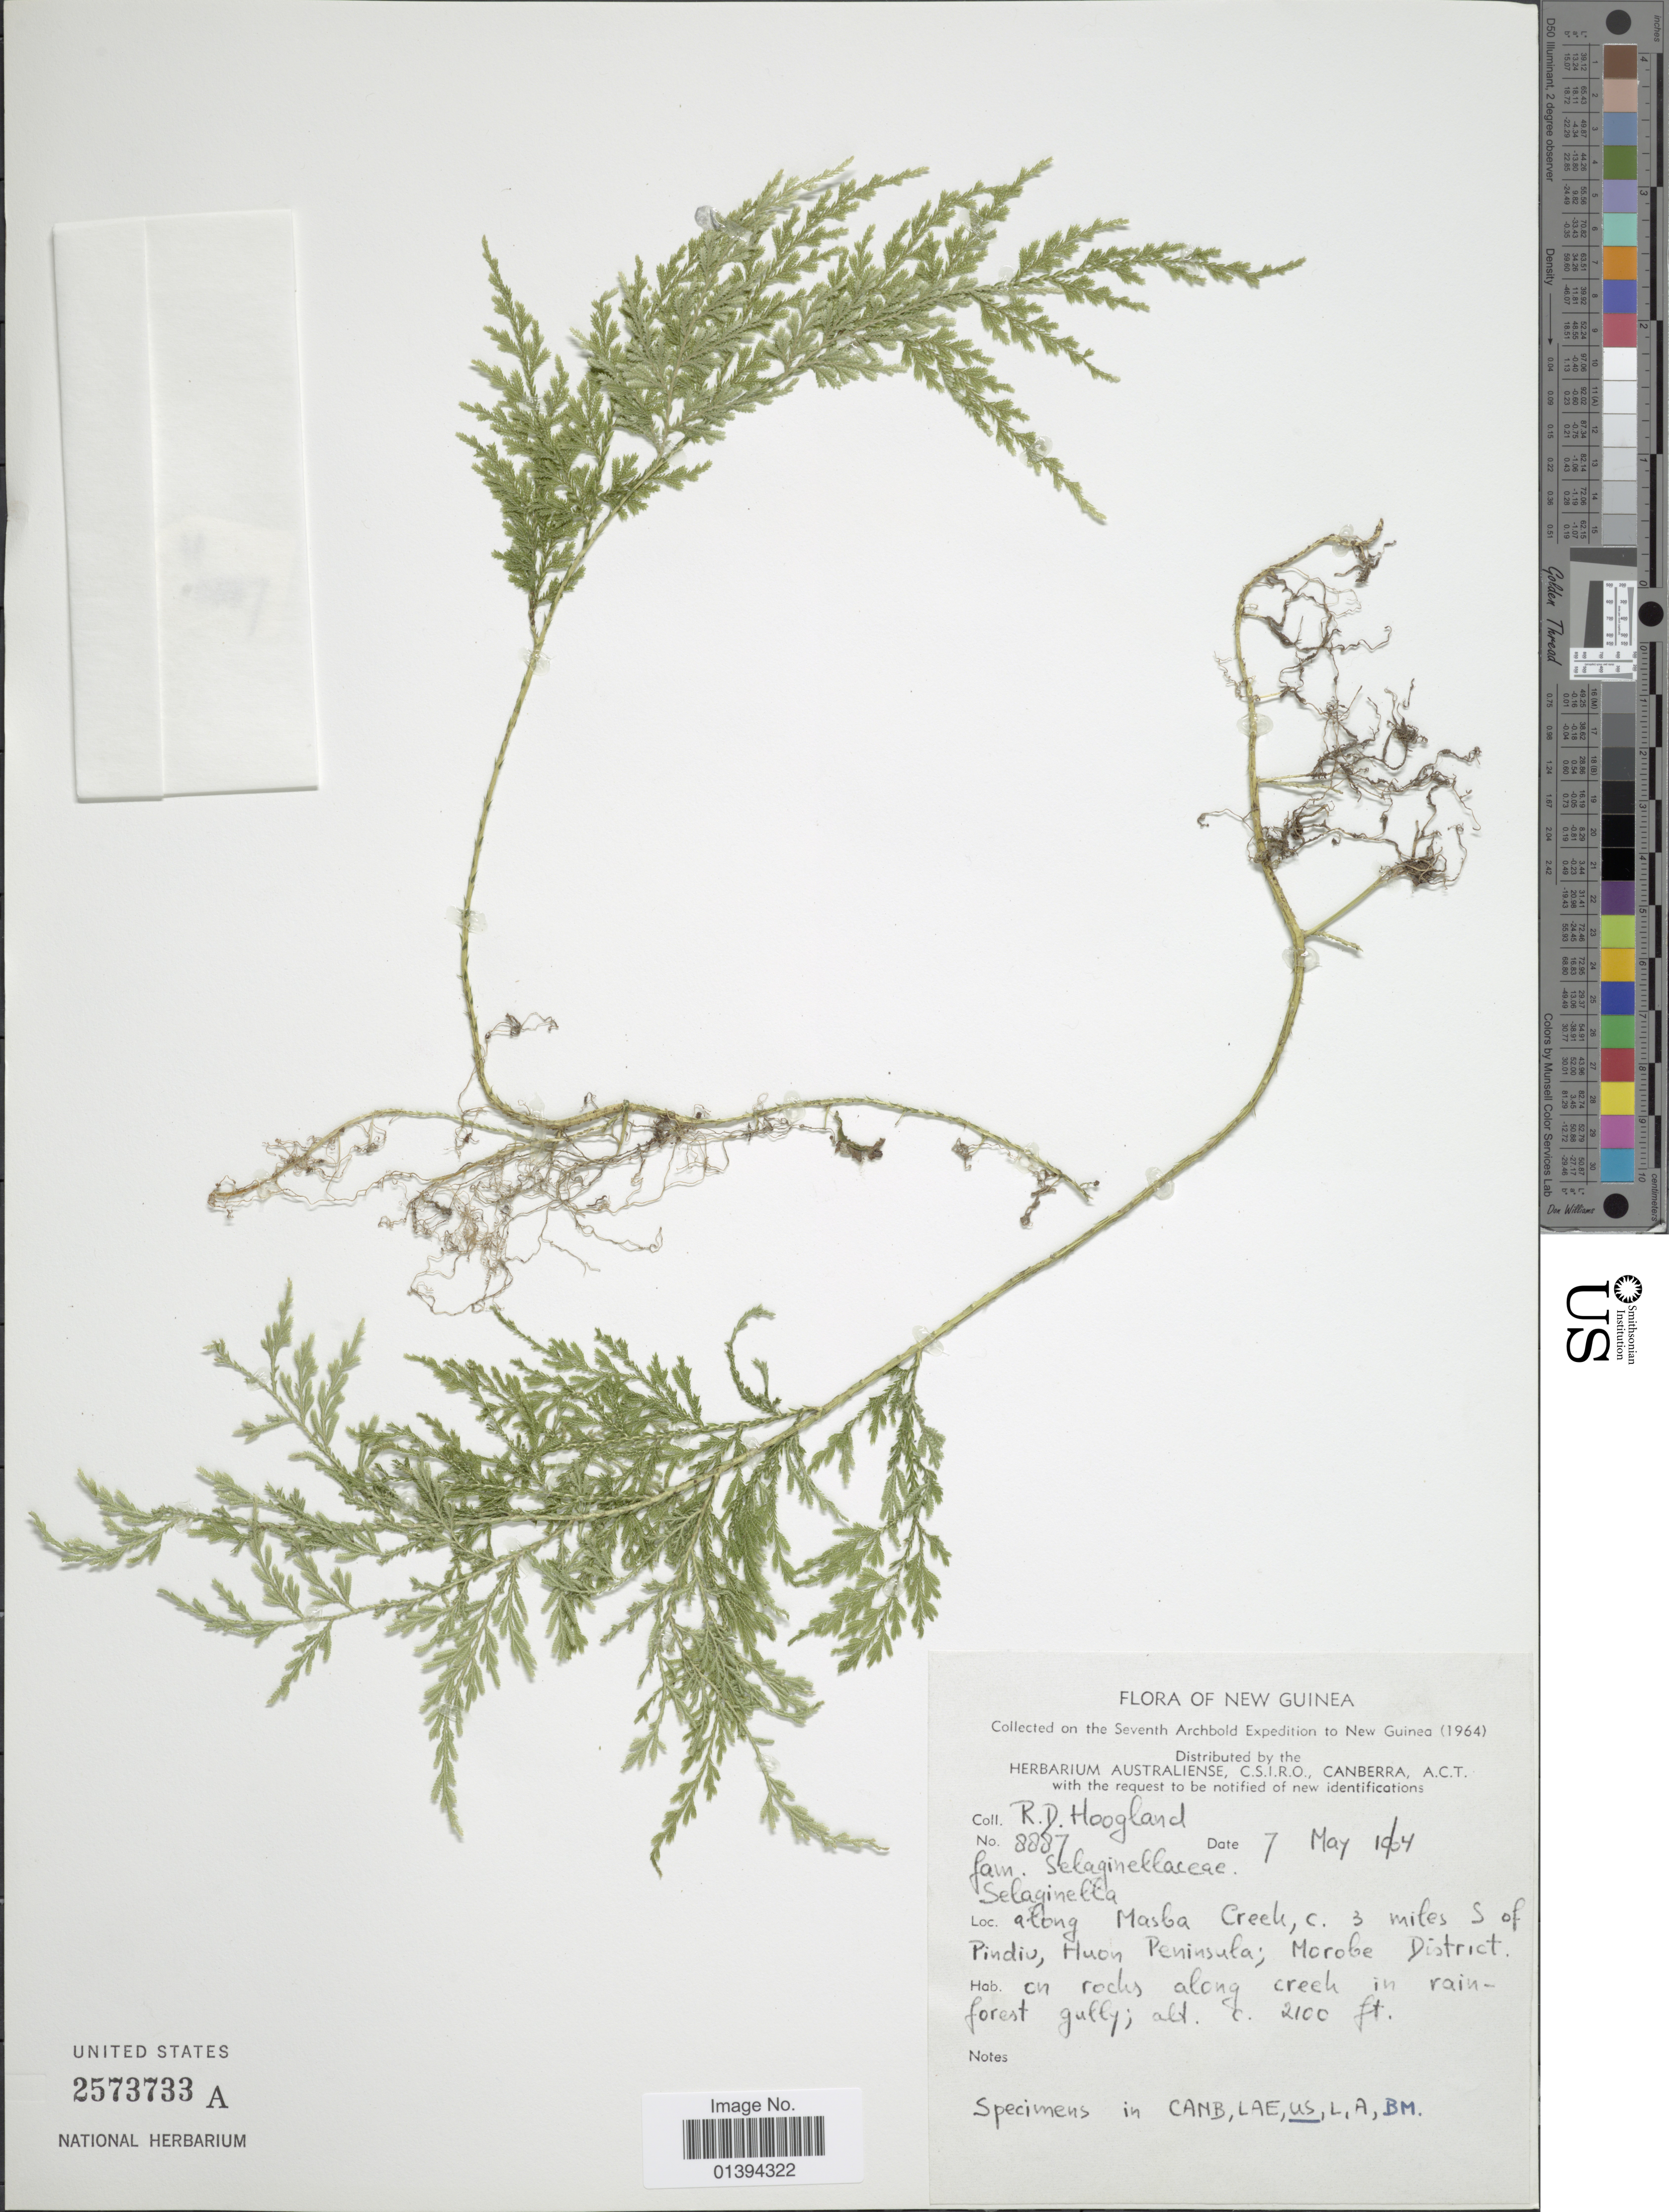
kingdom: Plantae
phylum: Tracheophyta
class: Lycopodiopsida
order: Selaginellales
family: Selaginellaceae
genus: Selaginella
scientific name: Selaginella sp.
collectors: R. D. Hoogland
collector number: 8887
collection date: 1964-05-07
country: Papua New Guinea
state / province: Morobe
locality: Along Masba Creek, c. 3 miles S of Pindiv, HUon Peninsula; Morobe District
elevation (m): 640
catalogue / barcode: US 2573733A